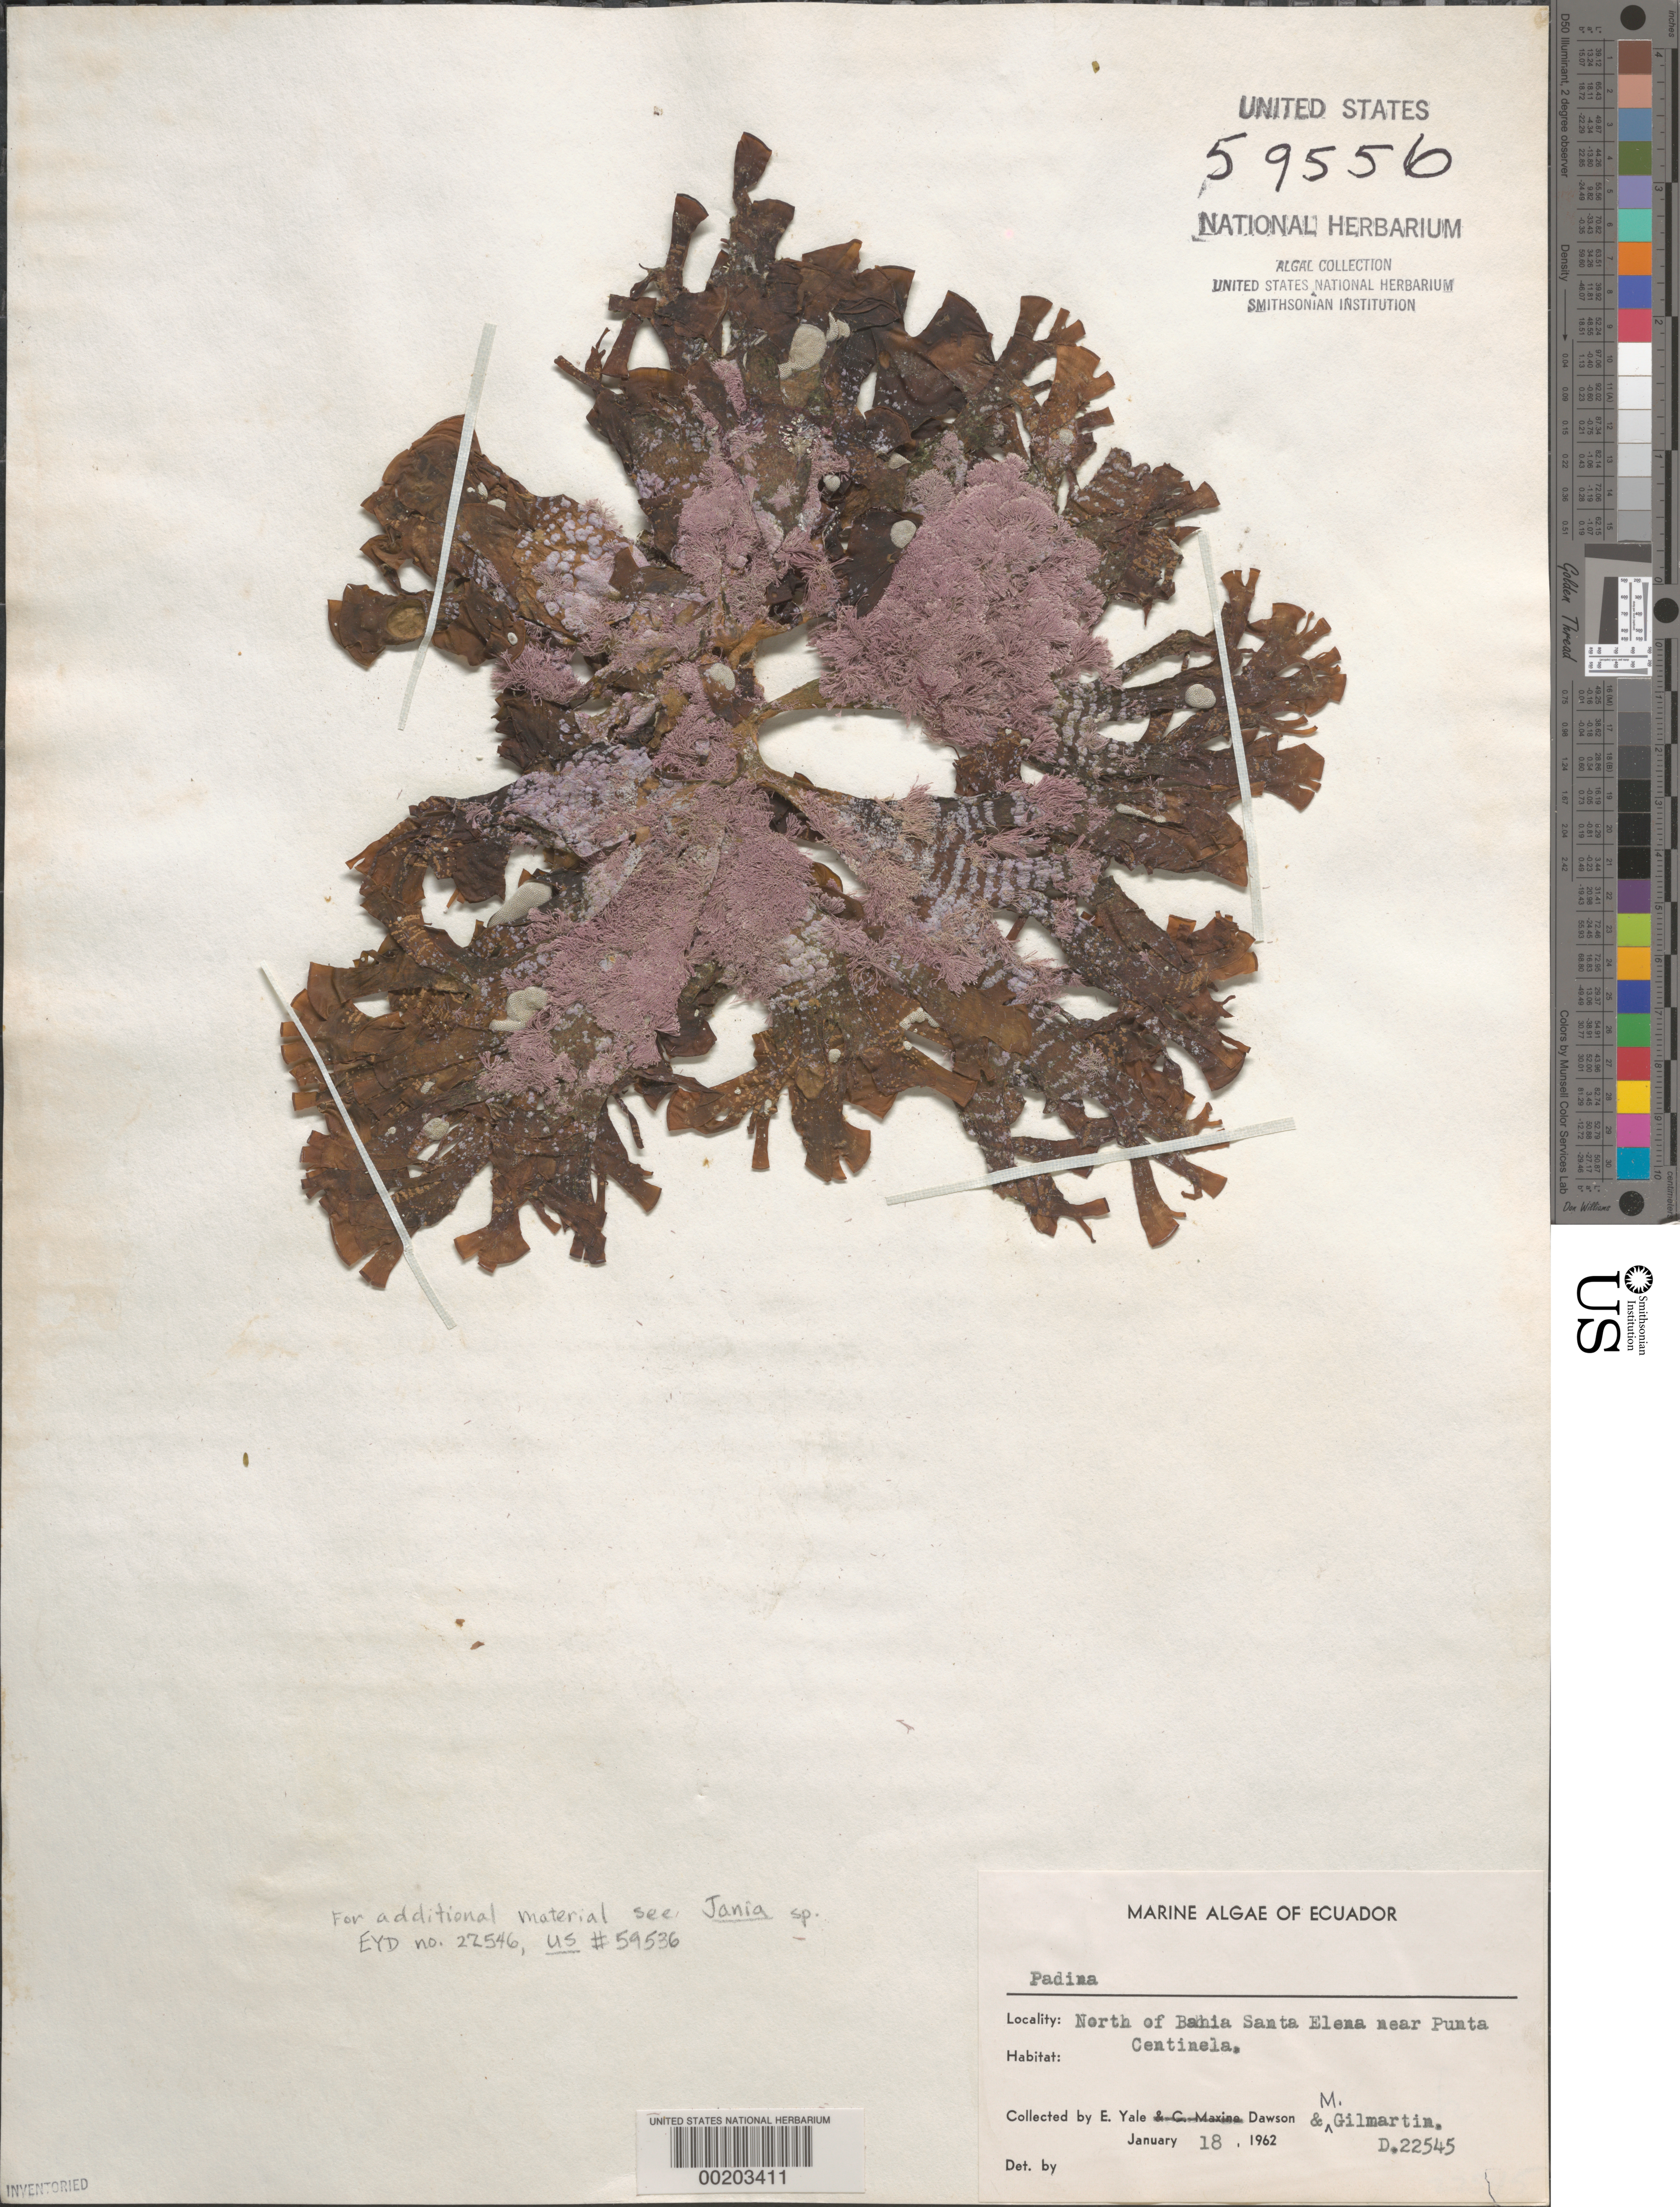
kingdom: Chromista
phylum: Ochrophyta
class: Phaeophyceae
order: Dictyotales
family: Dictyotaceae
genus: Padina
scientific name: Padina sp.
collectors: E. Y. Dawson & M. Gilmartin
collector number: EYD 22545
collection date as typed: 18 Jan 1962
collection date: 1962-01-18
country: Ecuador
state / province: Guayas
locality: North of Bahia Santa Elena near Punta Centinela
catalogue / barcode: US 59556